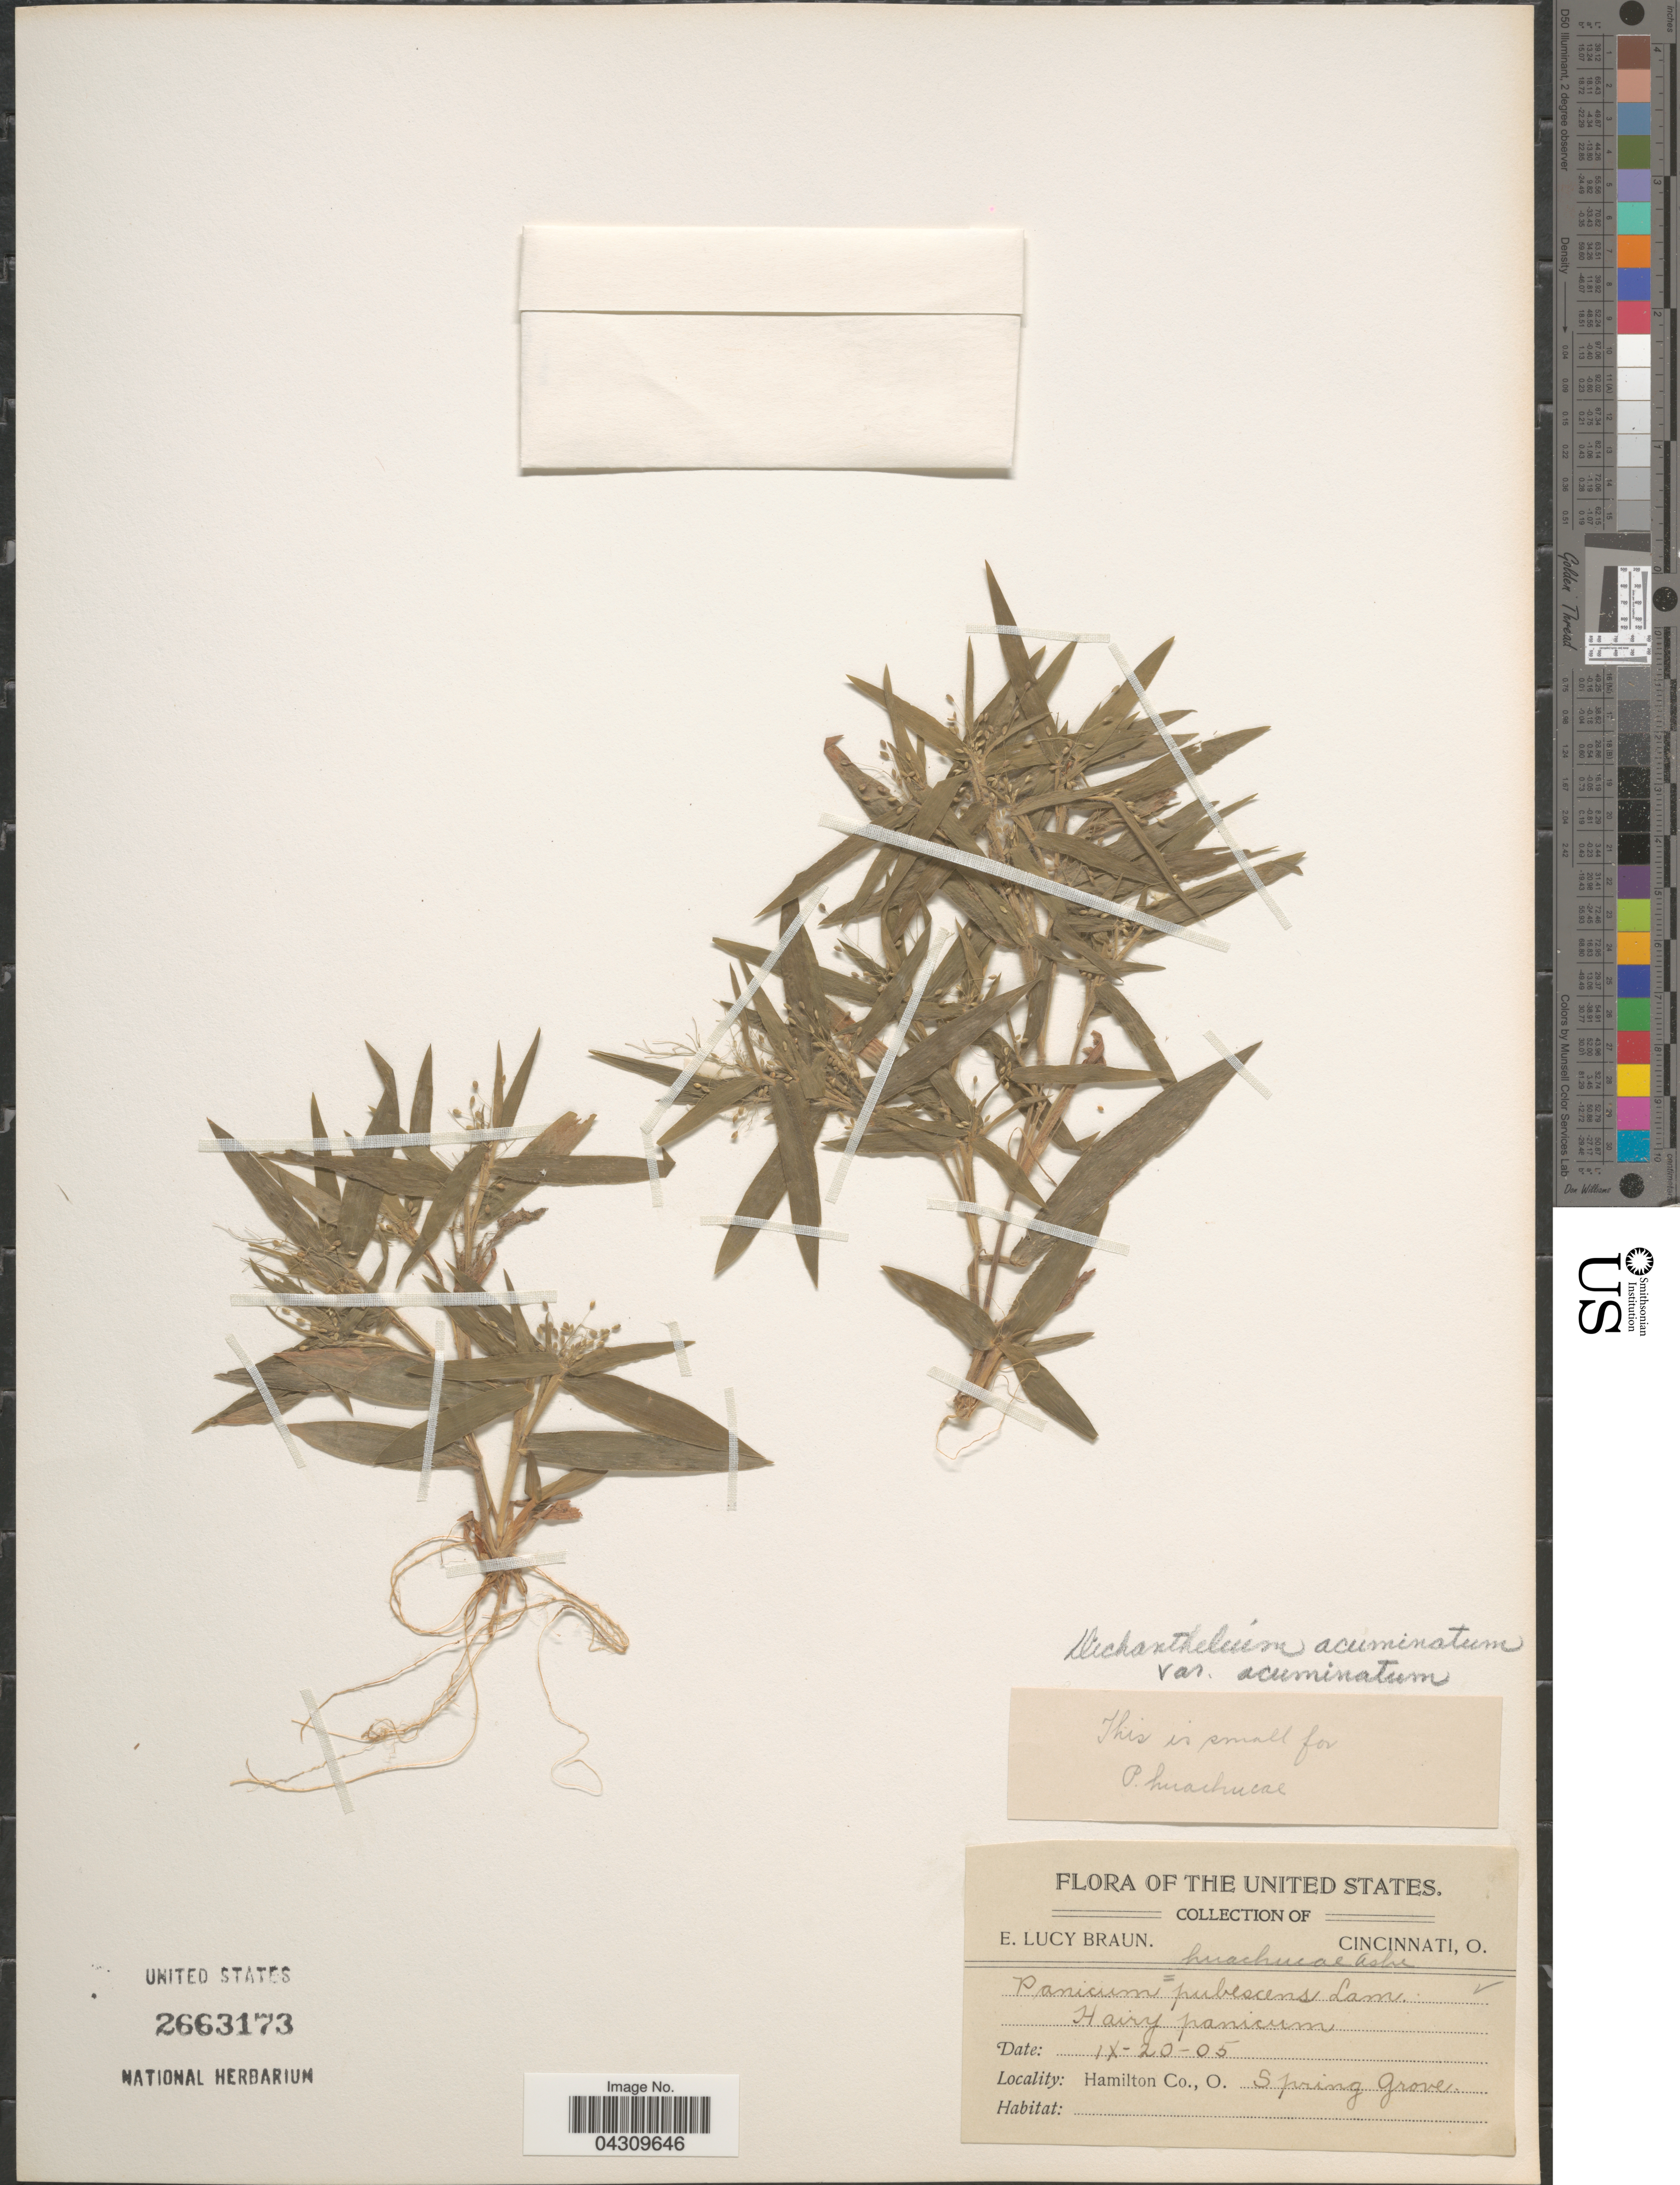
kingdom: Plantae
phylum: Tracheophyta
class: Liliopsida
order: Poales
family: Poaceae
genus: Dichanthelium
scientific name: Dichanthelium acuminatum var. acuminatum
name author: (Sw.) Gould & C.A. Clark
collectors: E. L. Braun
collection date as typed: Transcribed d/m/y: 20/9/5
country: United States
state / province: Ohio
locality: Hamilton Co. Spring Grove.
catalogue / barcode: US 2663173